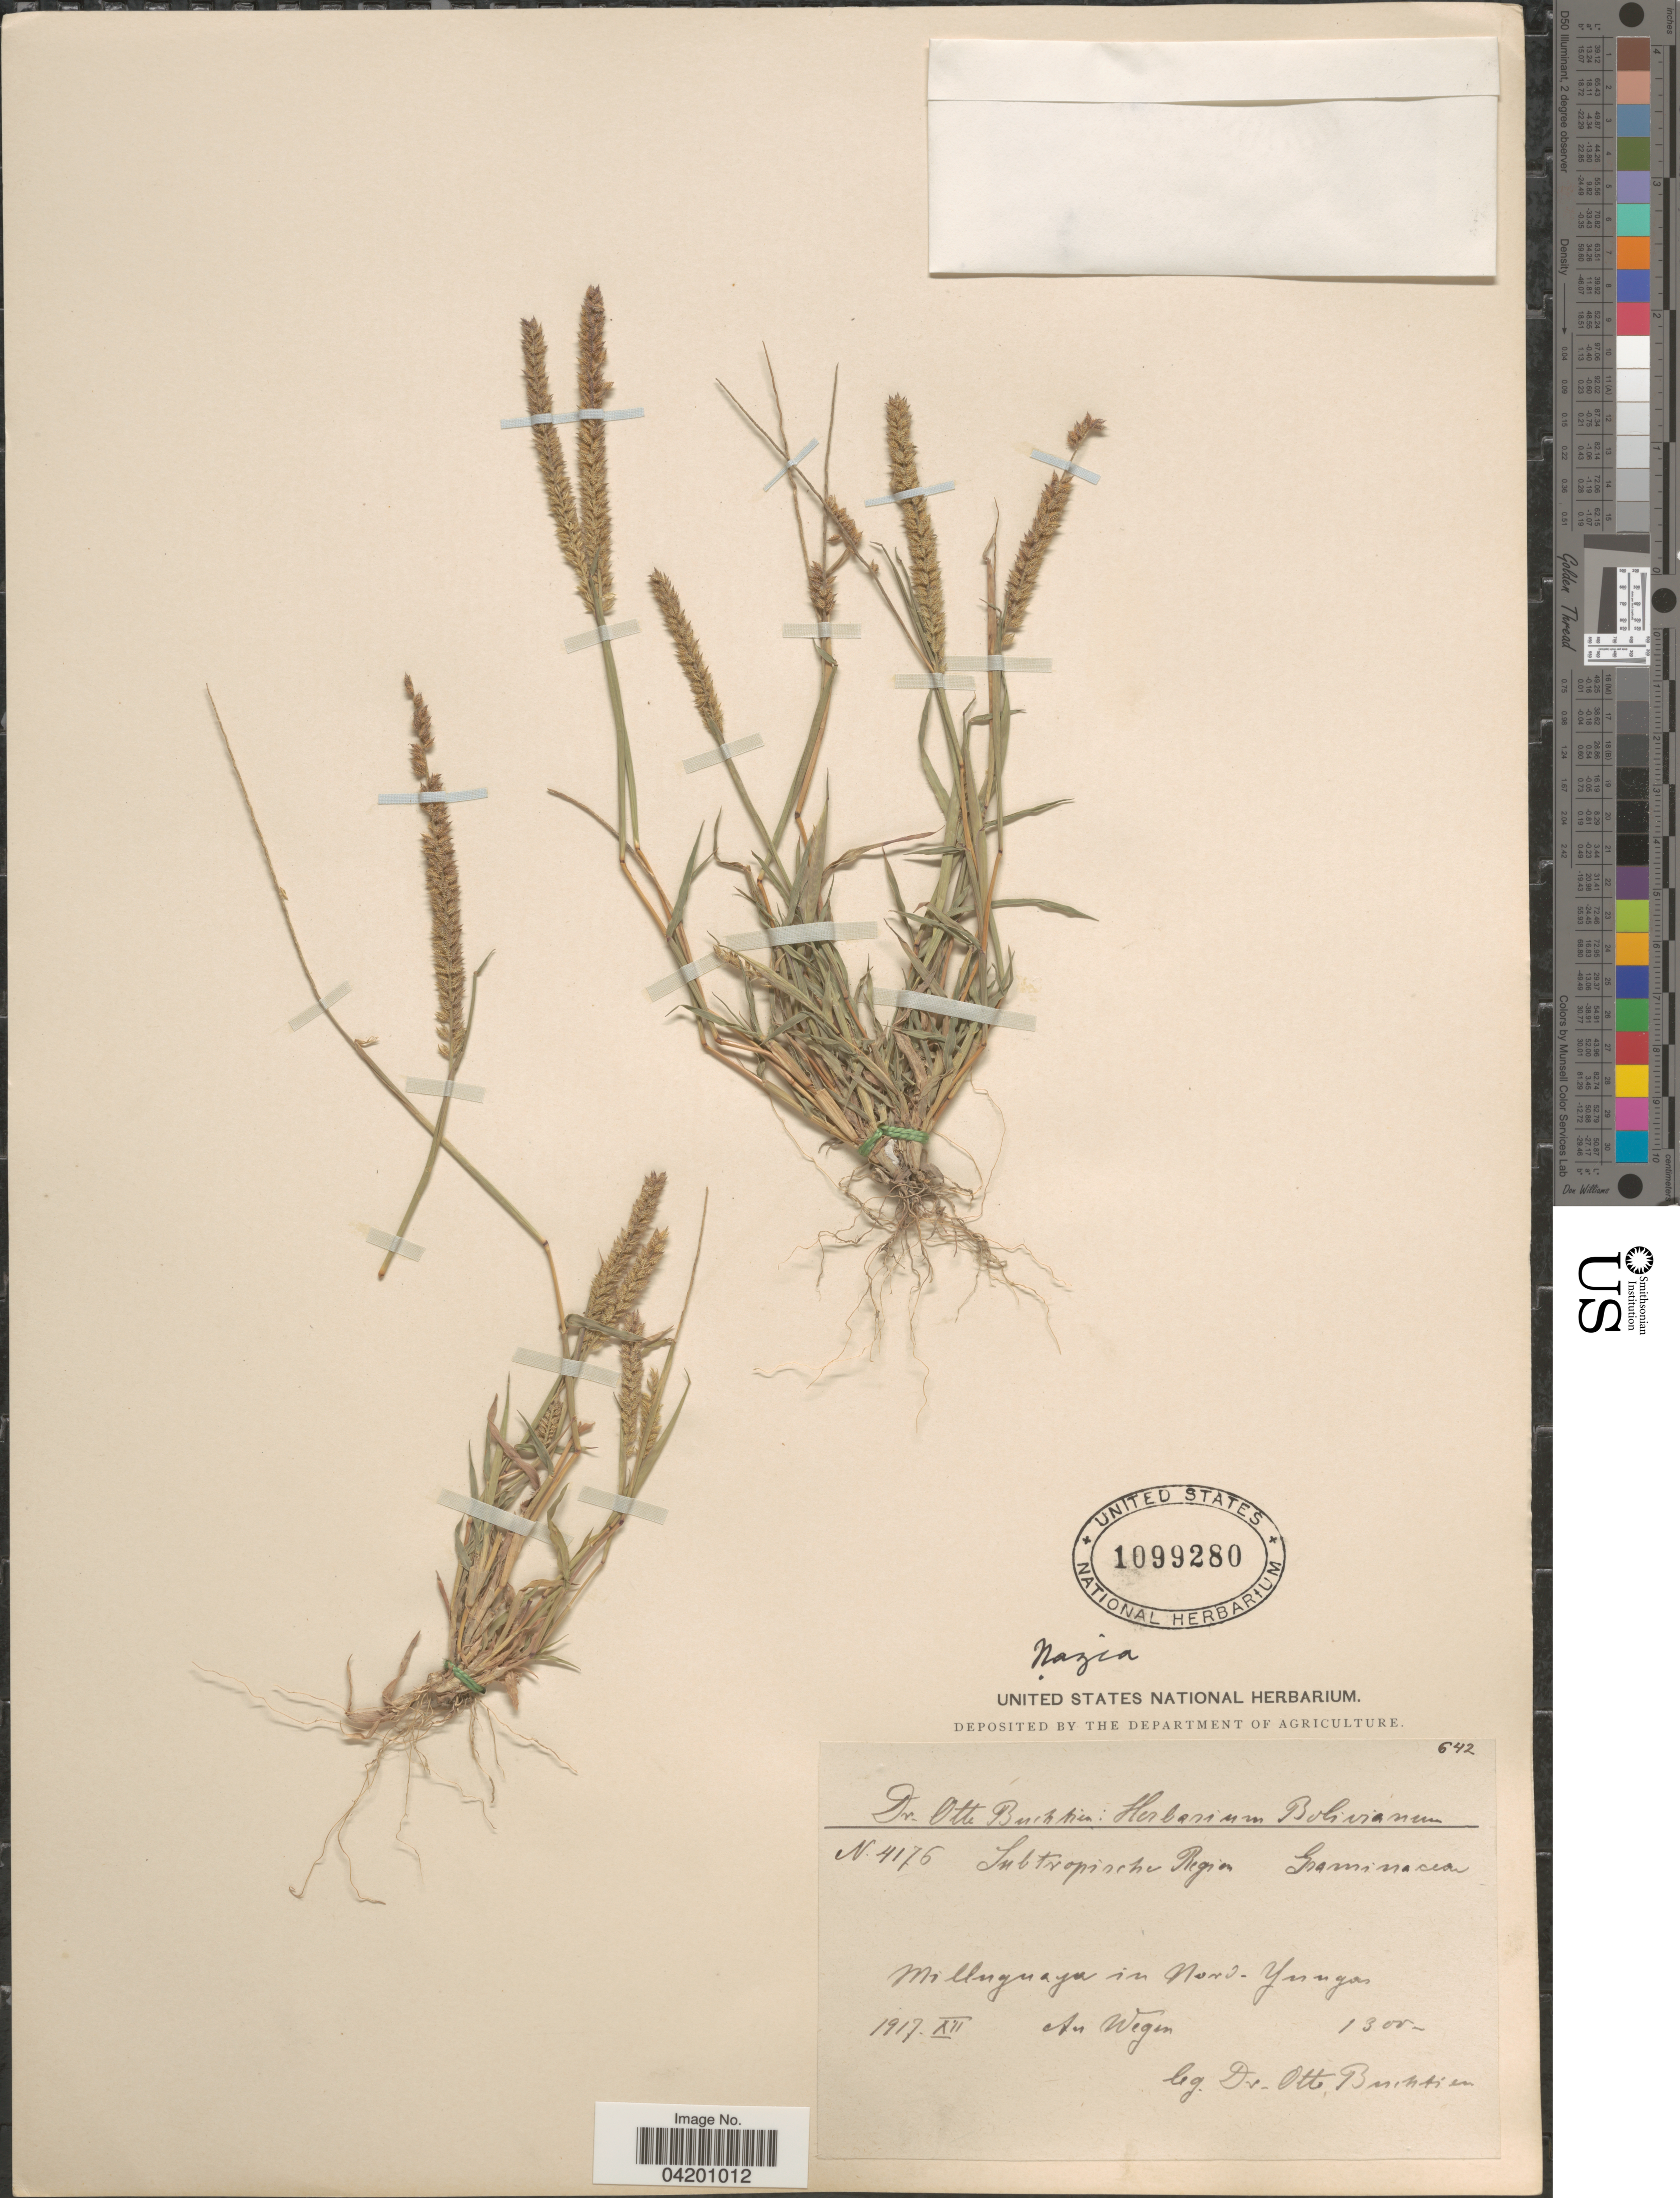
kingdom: Plantae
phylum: Tracheophyta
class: Liliopsida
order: Poales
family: Poaceae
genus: Tragus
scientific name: Tragus berteronianus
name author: Schult.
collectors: O. Buchtien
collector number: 4176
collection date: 1917-12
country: Bolivia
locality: Subtropische Region. Milluguaya in Nord-Yungas. An Wegen.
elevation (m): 1300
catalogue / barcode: US 1099280